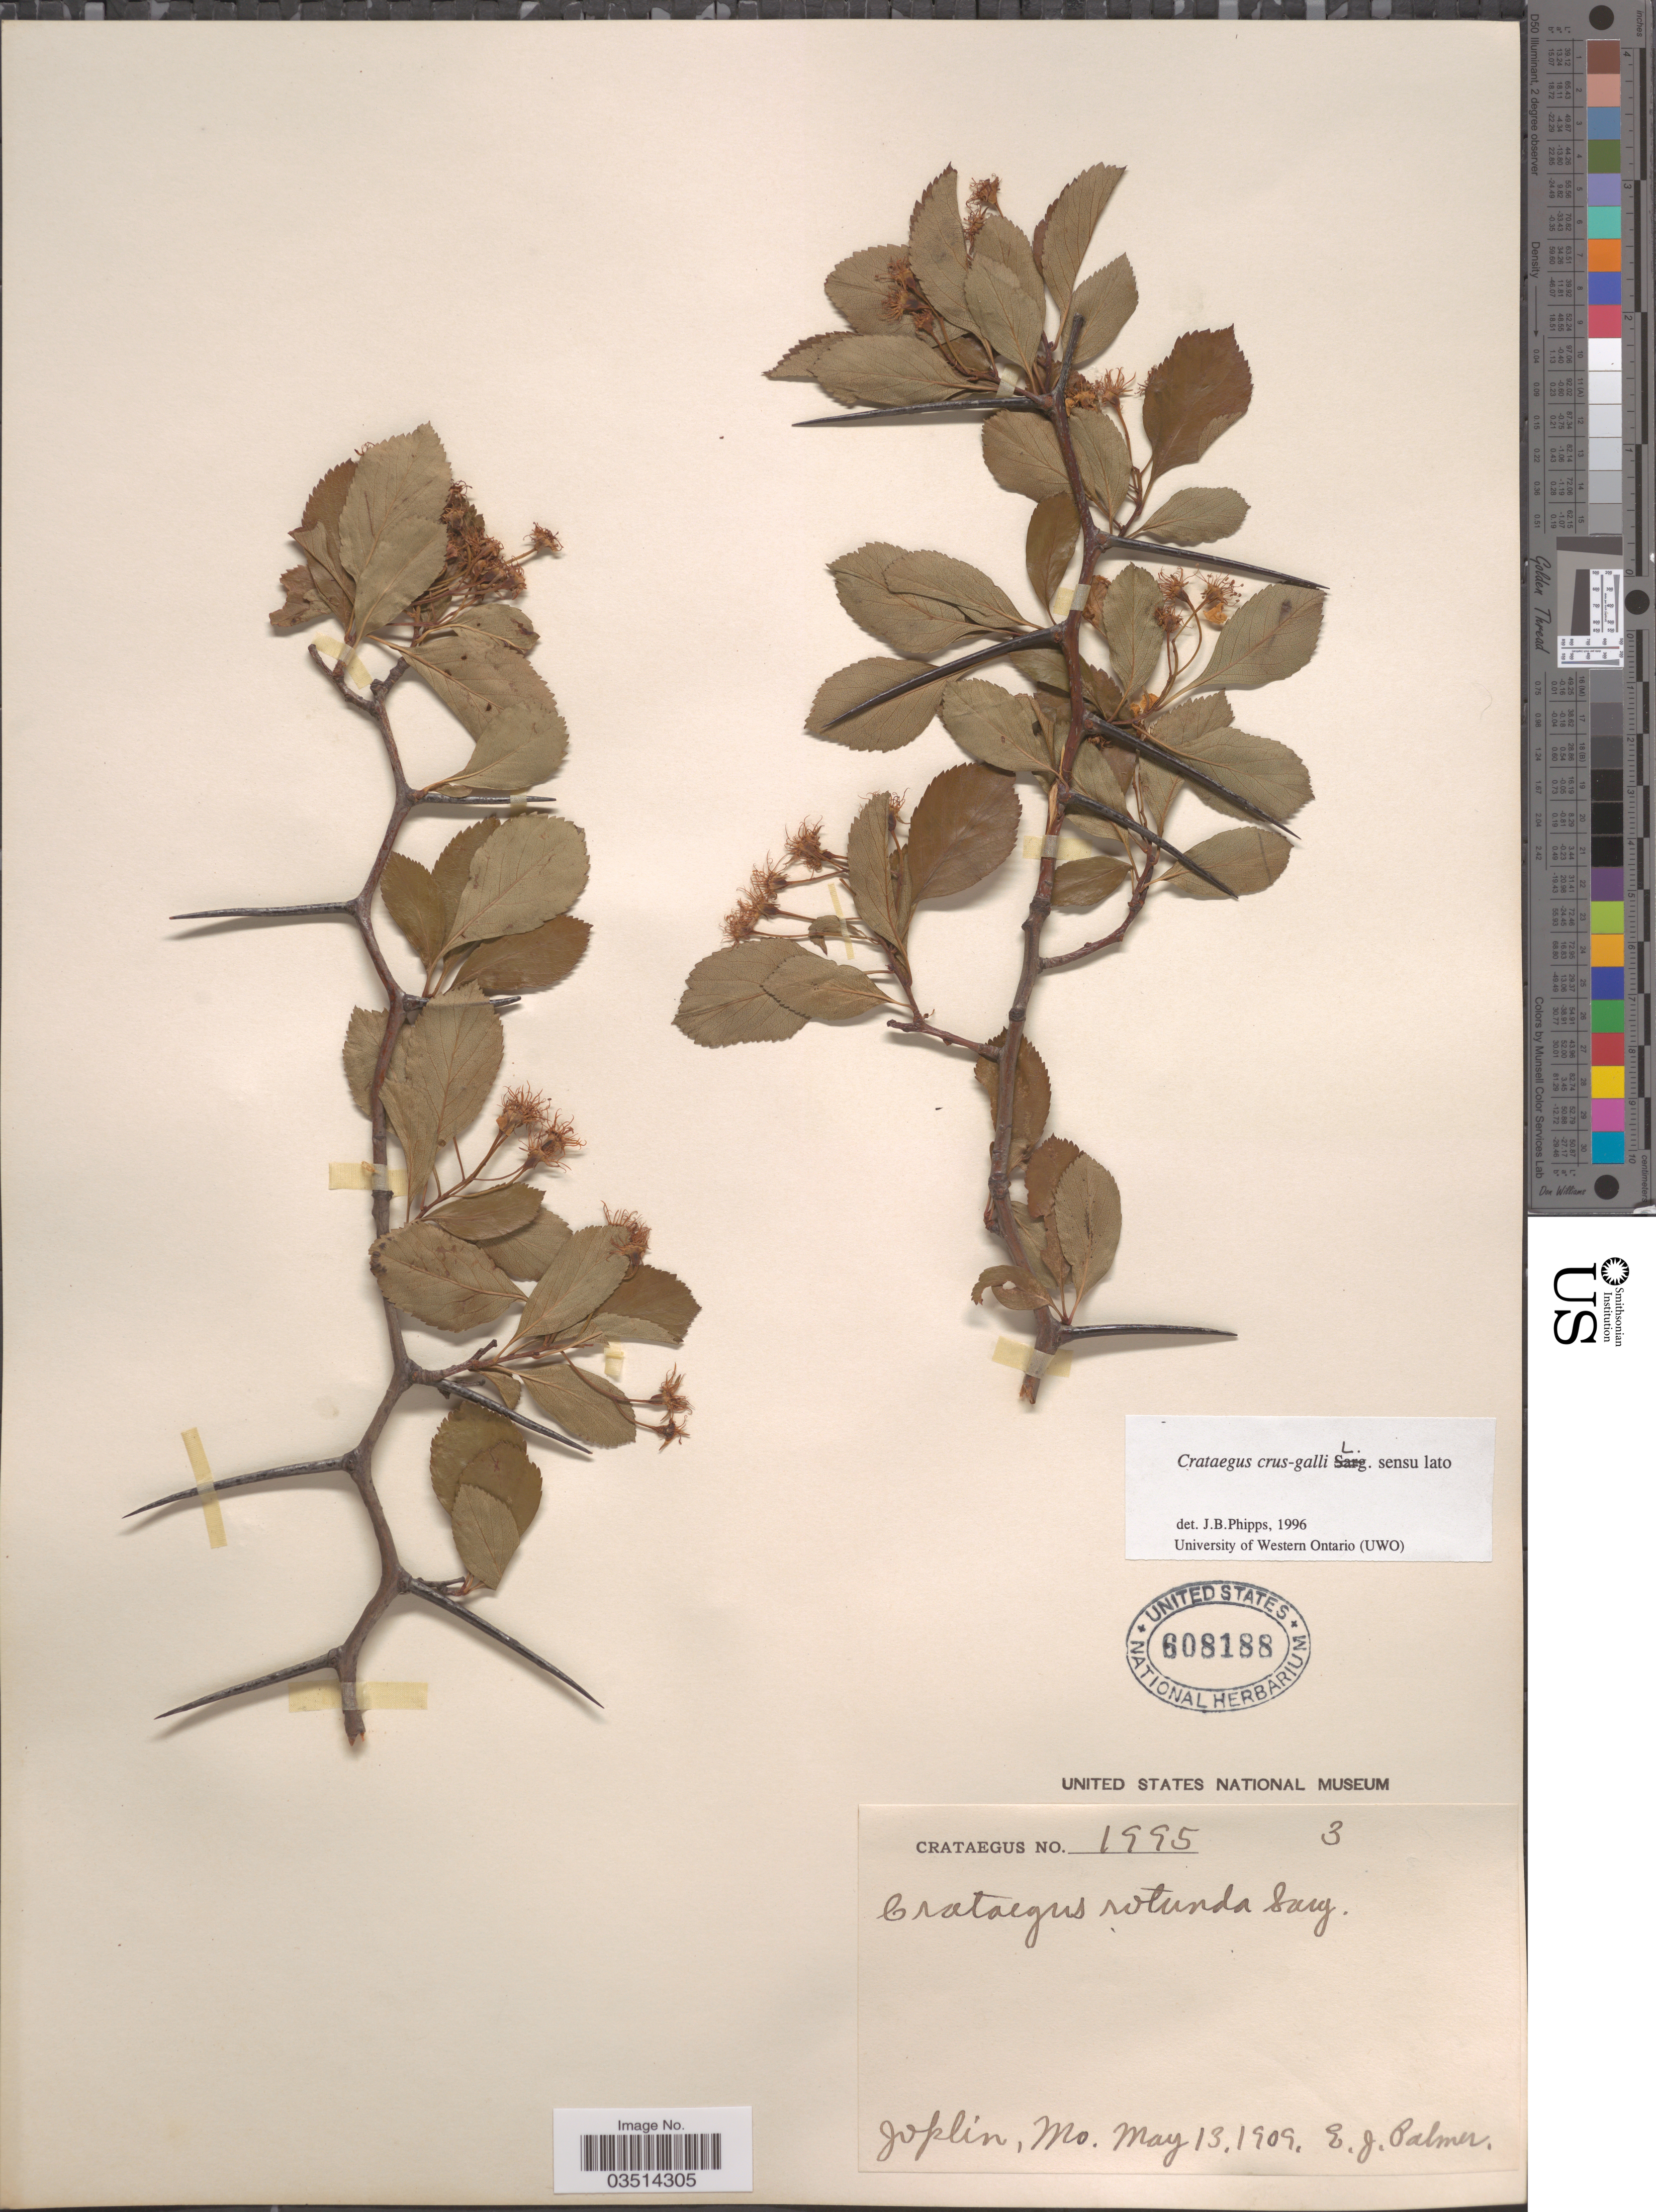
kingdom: Plantae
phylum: Tracheophyta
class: Magnoliopsida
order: Rosales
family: Rosaceae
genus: Crataegus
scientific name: Crataegus crus-galli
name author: L.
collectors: E. J. Palmer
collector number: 1995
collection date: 1909-05-13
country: United States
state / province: Missouri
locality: Joplin.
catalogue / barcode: US 608188